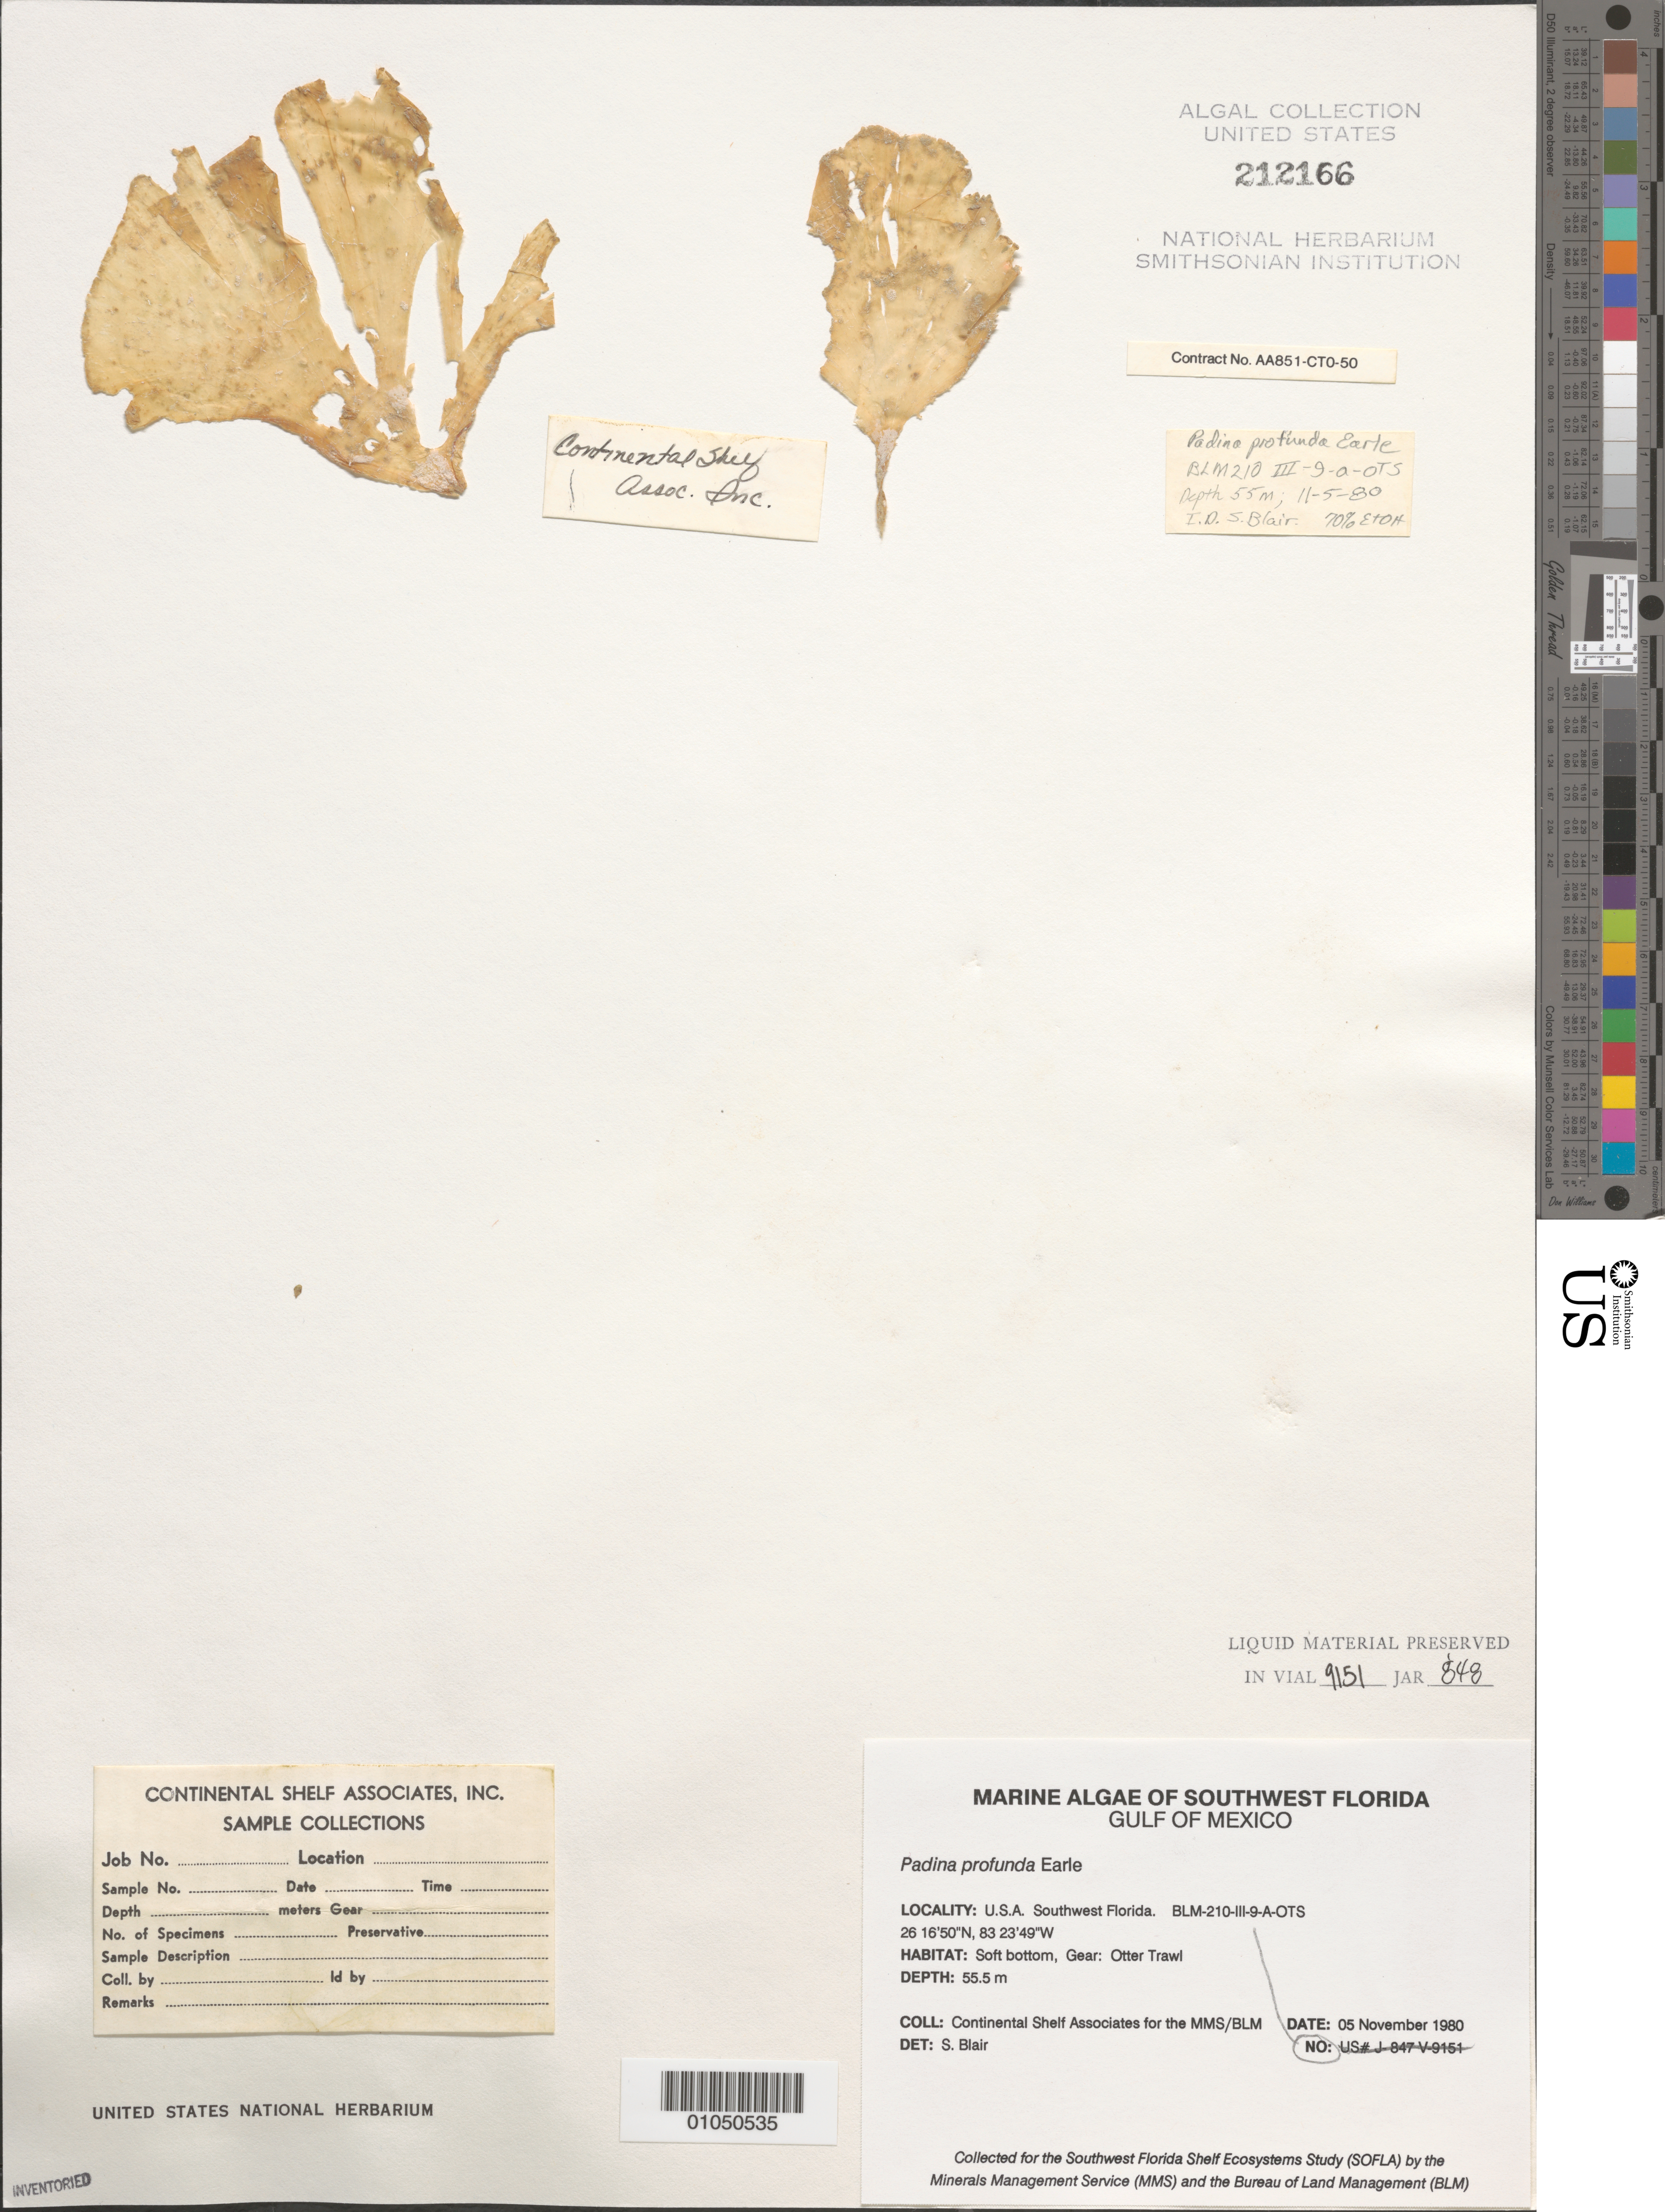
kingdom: Chromista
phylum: Ochrophyta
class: Phaeophyceae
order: Dictyotales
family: Dictyotaceae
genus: Padina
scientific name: Padina profunda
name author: S.A. Earle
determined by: Blair, S. M.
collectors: Continental Shelf Associates for the MMS/BLM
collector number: BLM-210-III-9-A-OTS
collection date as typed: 05 Nov 1980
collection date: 1980-11-05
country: United States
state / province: Florida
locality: Gulf of Mexico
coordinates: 26 16'50"N, 83 23'49"W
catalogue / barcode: US 212166